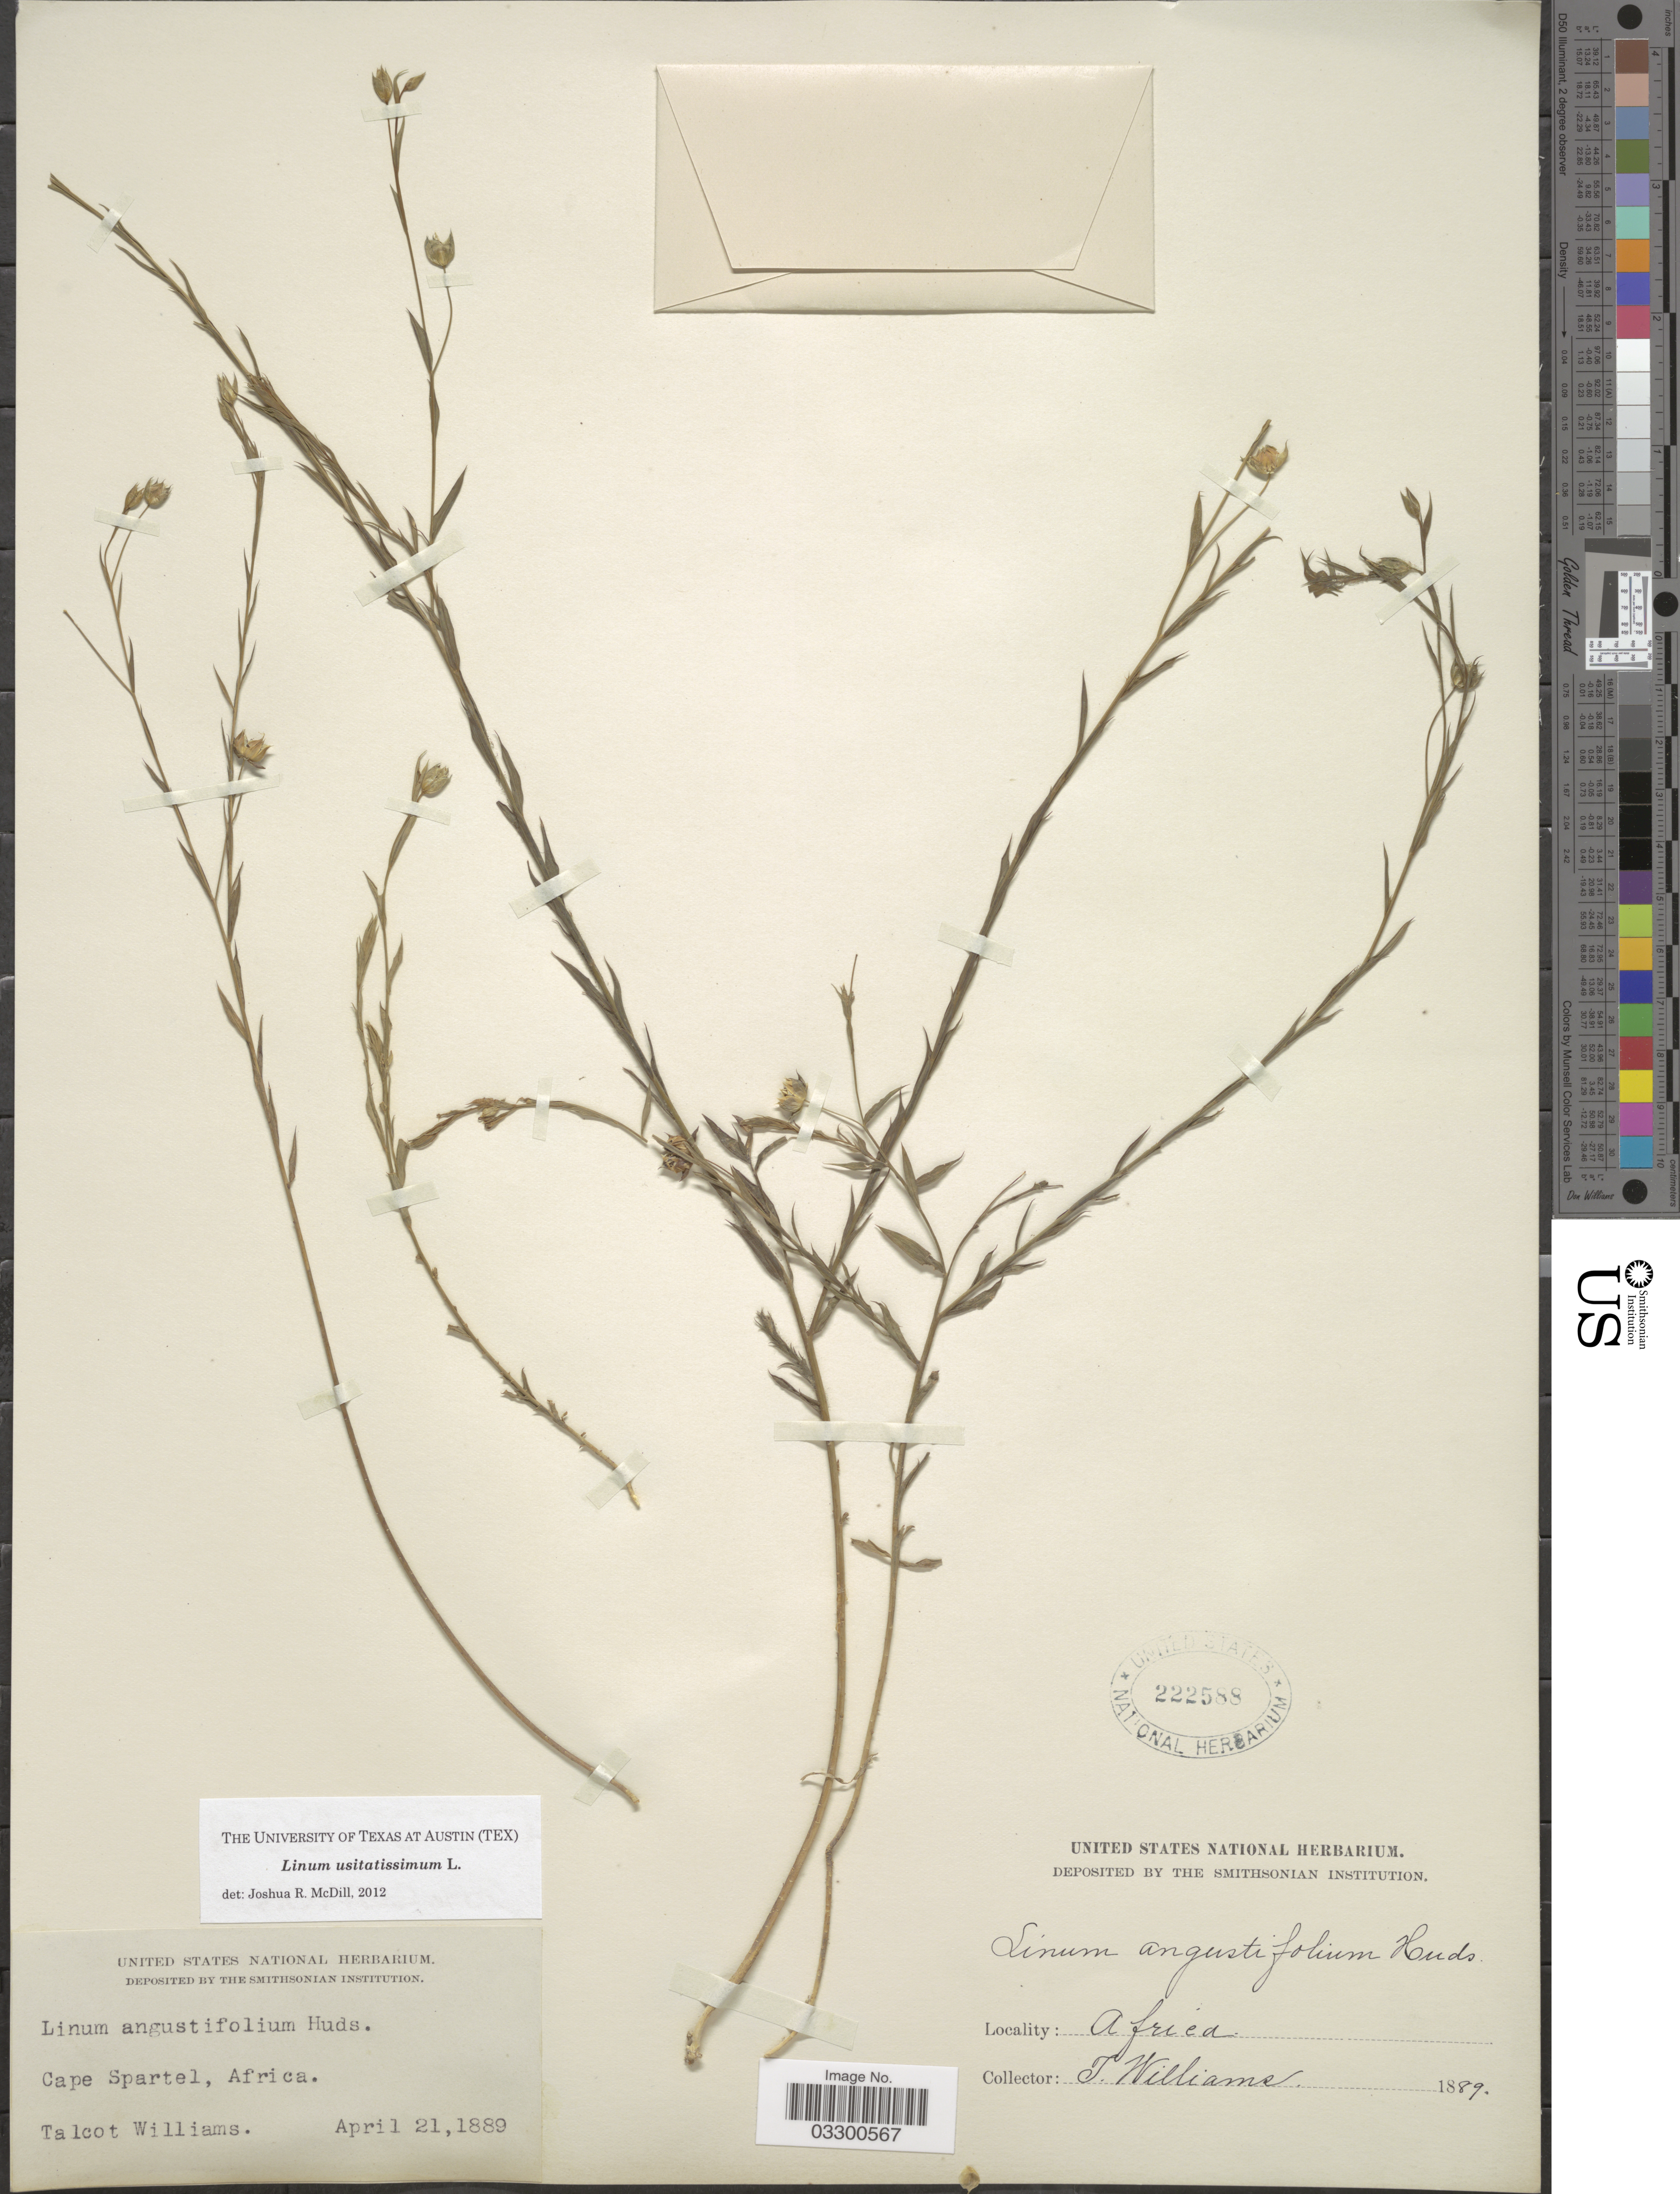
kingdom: Plantae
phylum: Tracheophyta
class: Magnoliopsida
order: Malpighiales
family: Linaceae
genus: Linum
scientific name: Linum usitatissimum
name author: L.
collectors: T. Williams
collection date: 1889-04-21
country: Morocco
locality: Cape Spartel, Africa.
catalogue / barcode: US 222588